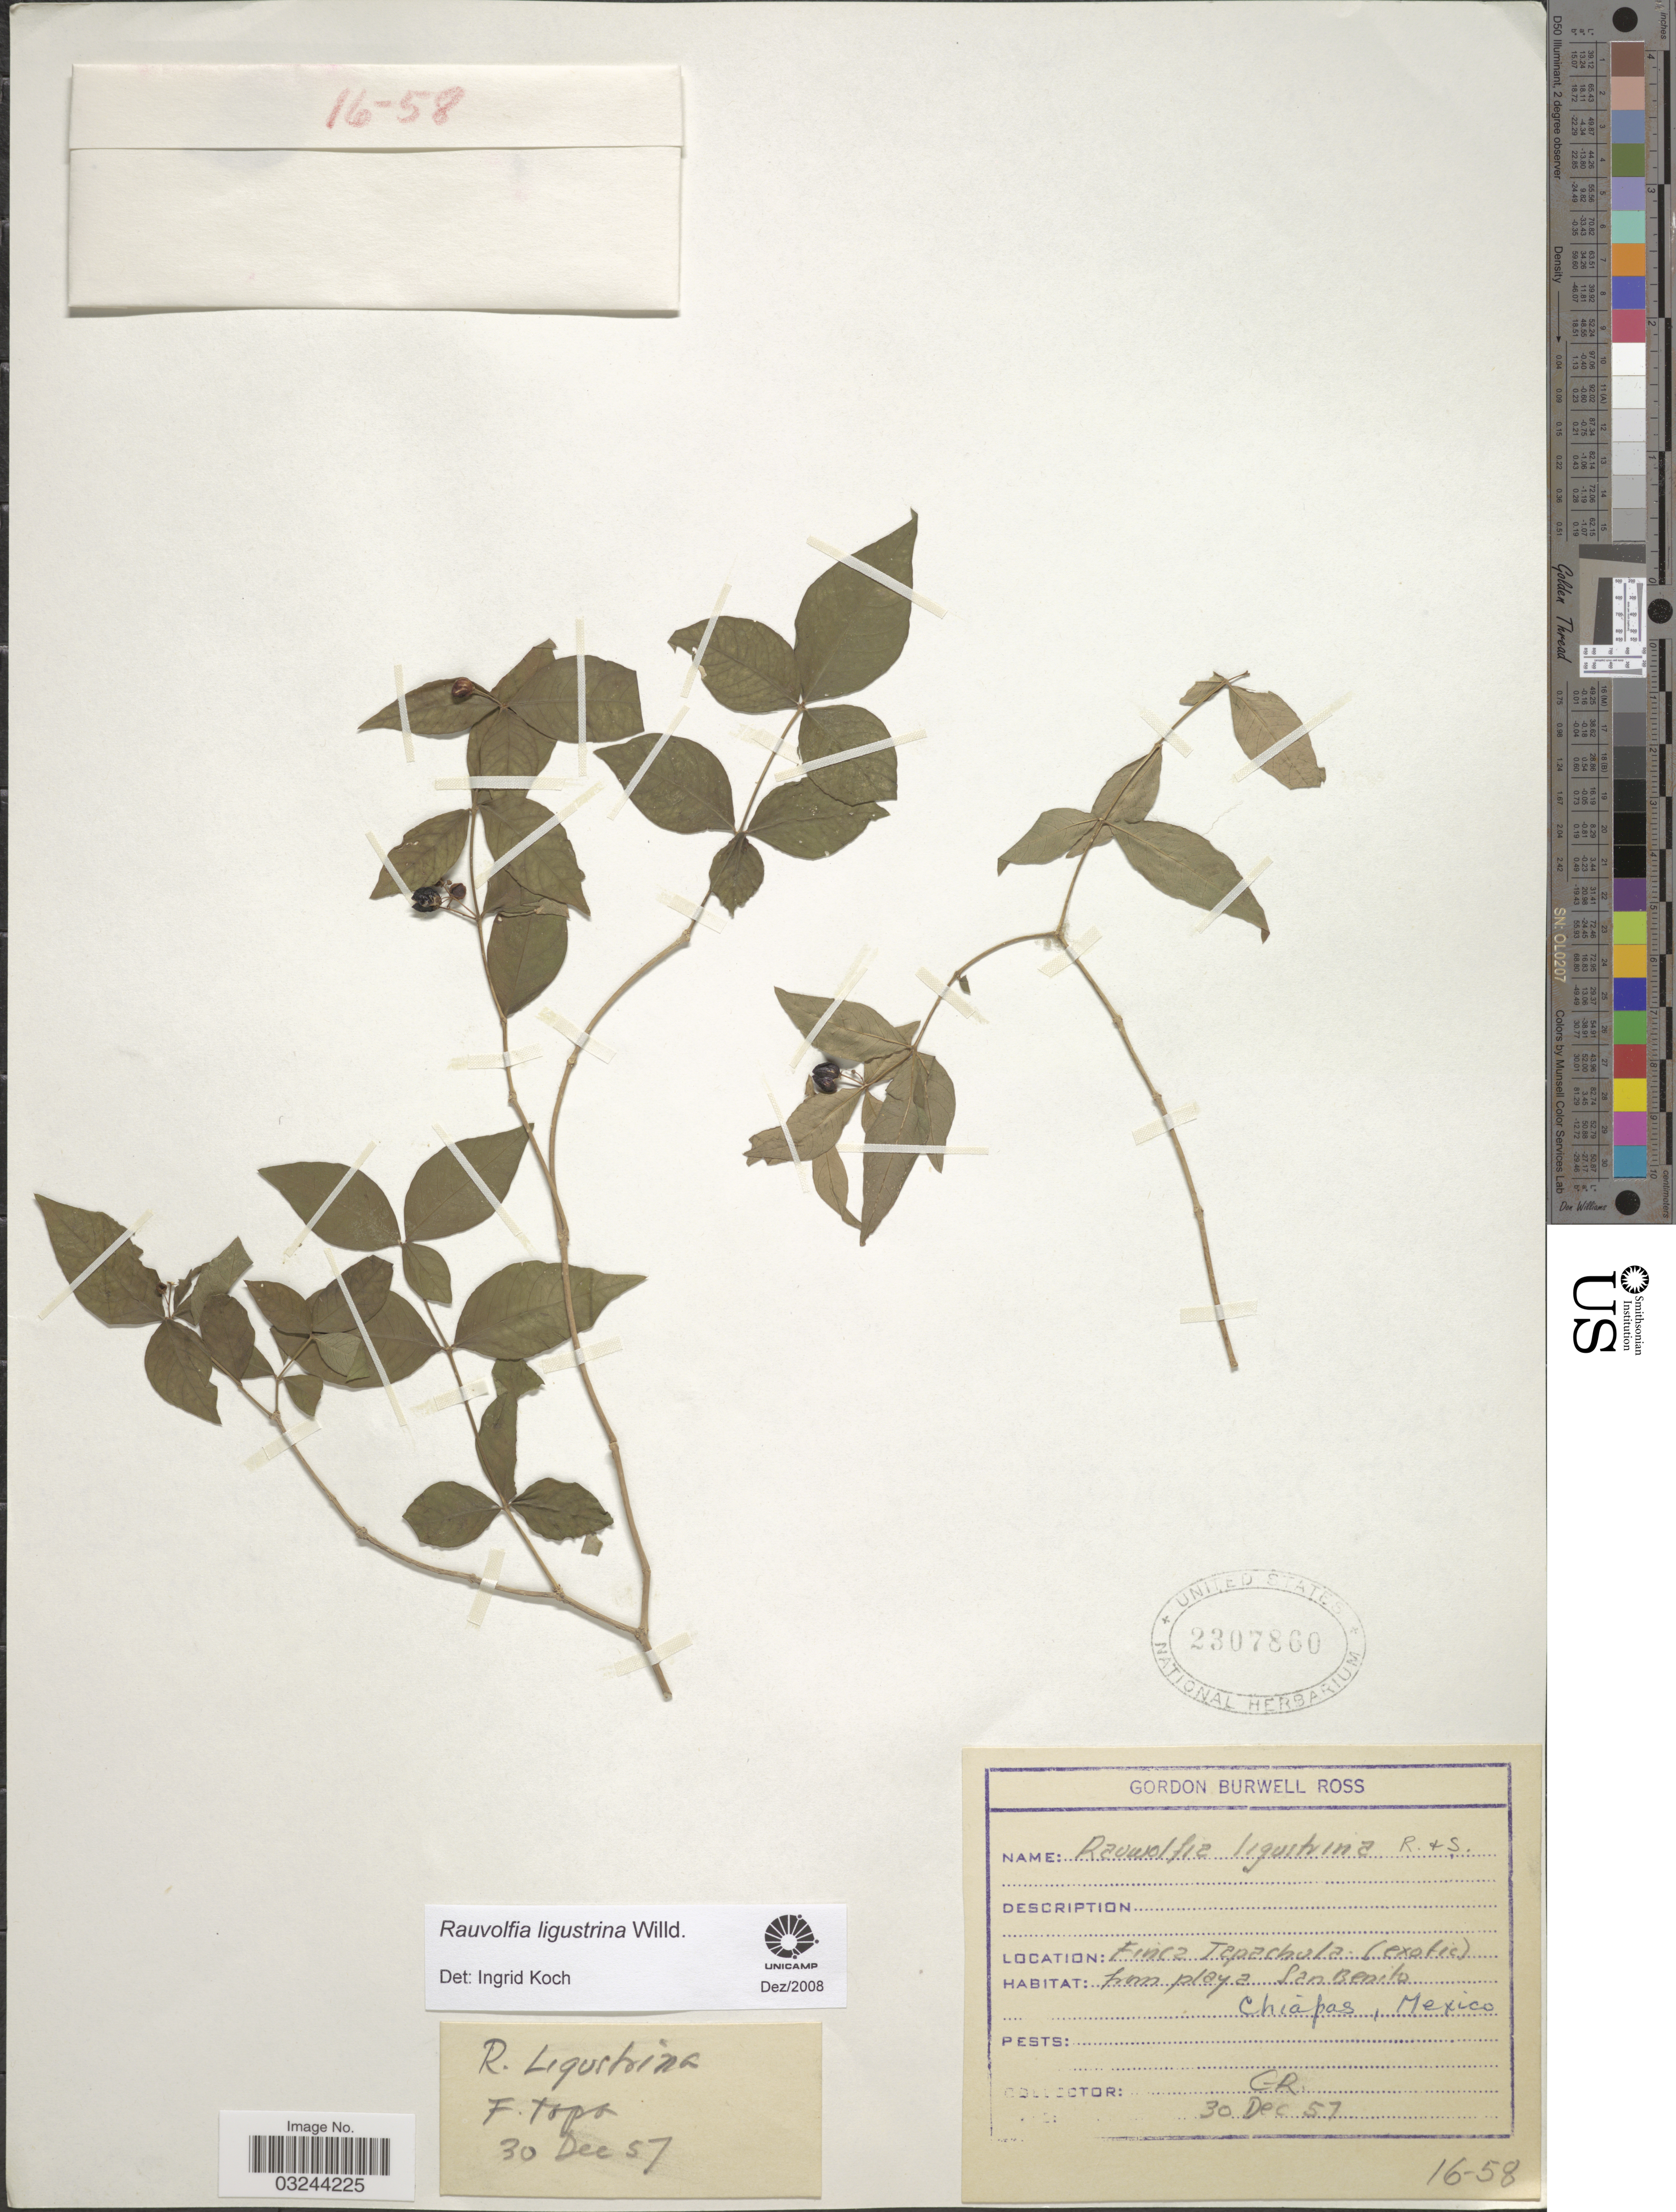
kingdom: Plantae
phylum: Tracheophyta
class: Magnoliopsida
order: Gentianales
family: Apocynaceae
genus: Rauvolfia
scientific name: Rauvolfia ligustrina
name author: Willd. ex Roem. & Schult.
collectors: G. B. Ross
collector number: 16-58?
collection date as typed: Transcribed d/m/y: 30/12/57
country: Mexico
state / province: Chiapas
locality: Finca Tepachula (exotic), from playa San Benito.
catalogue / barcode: US 2307860